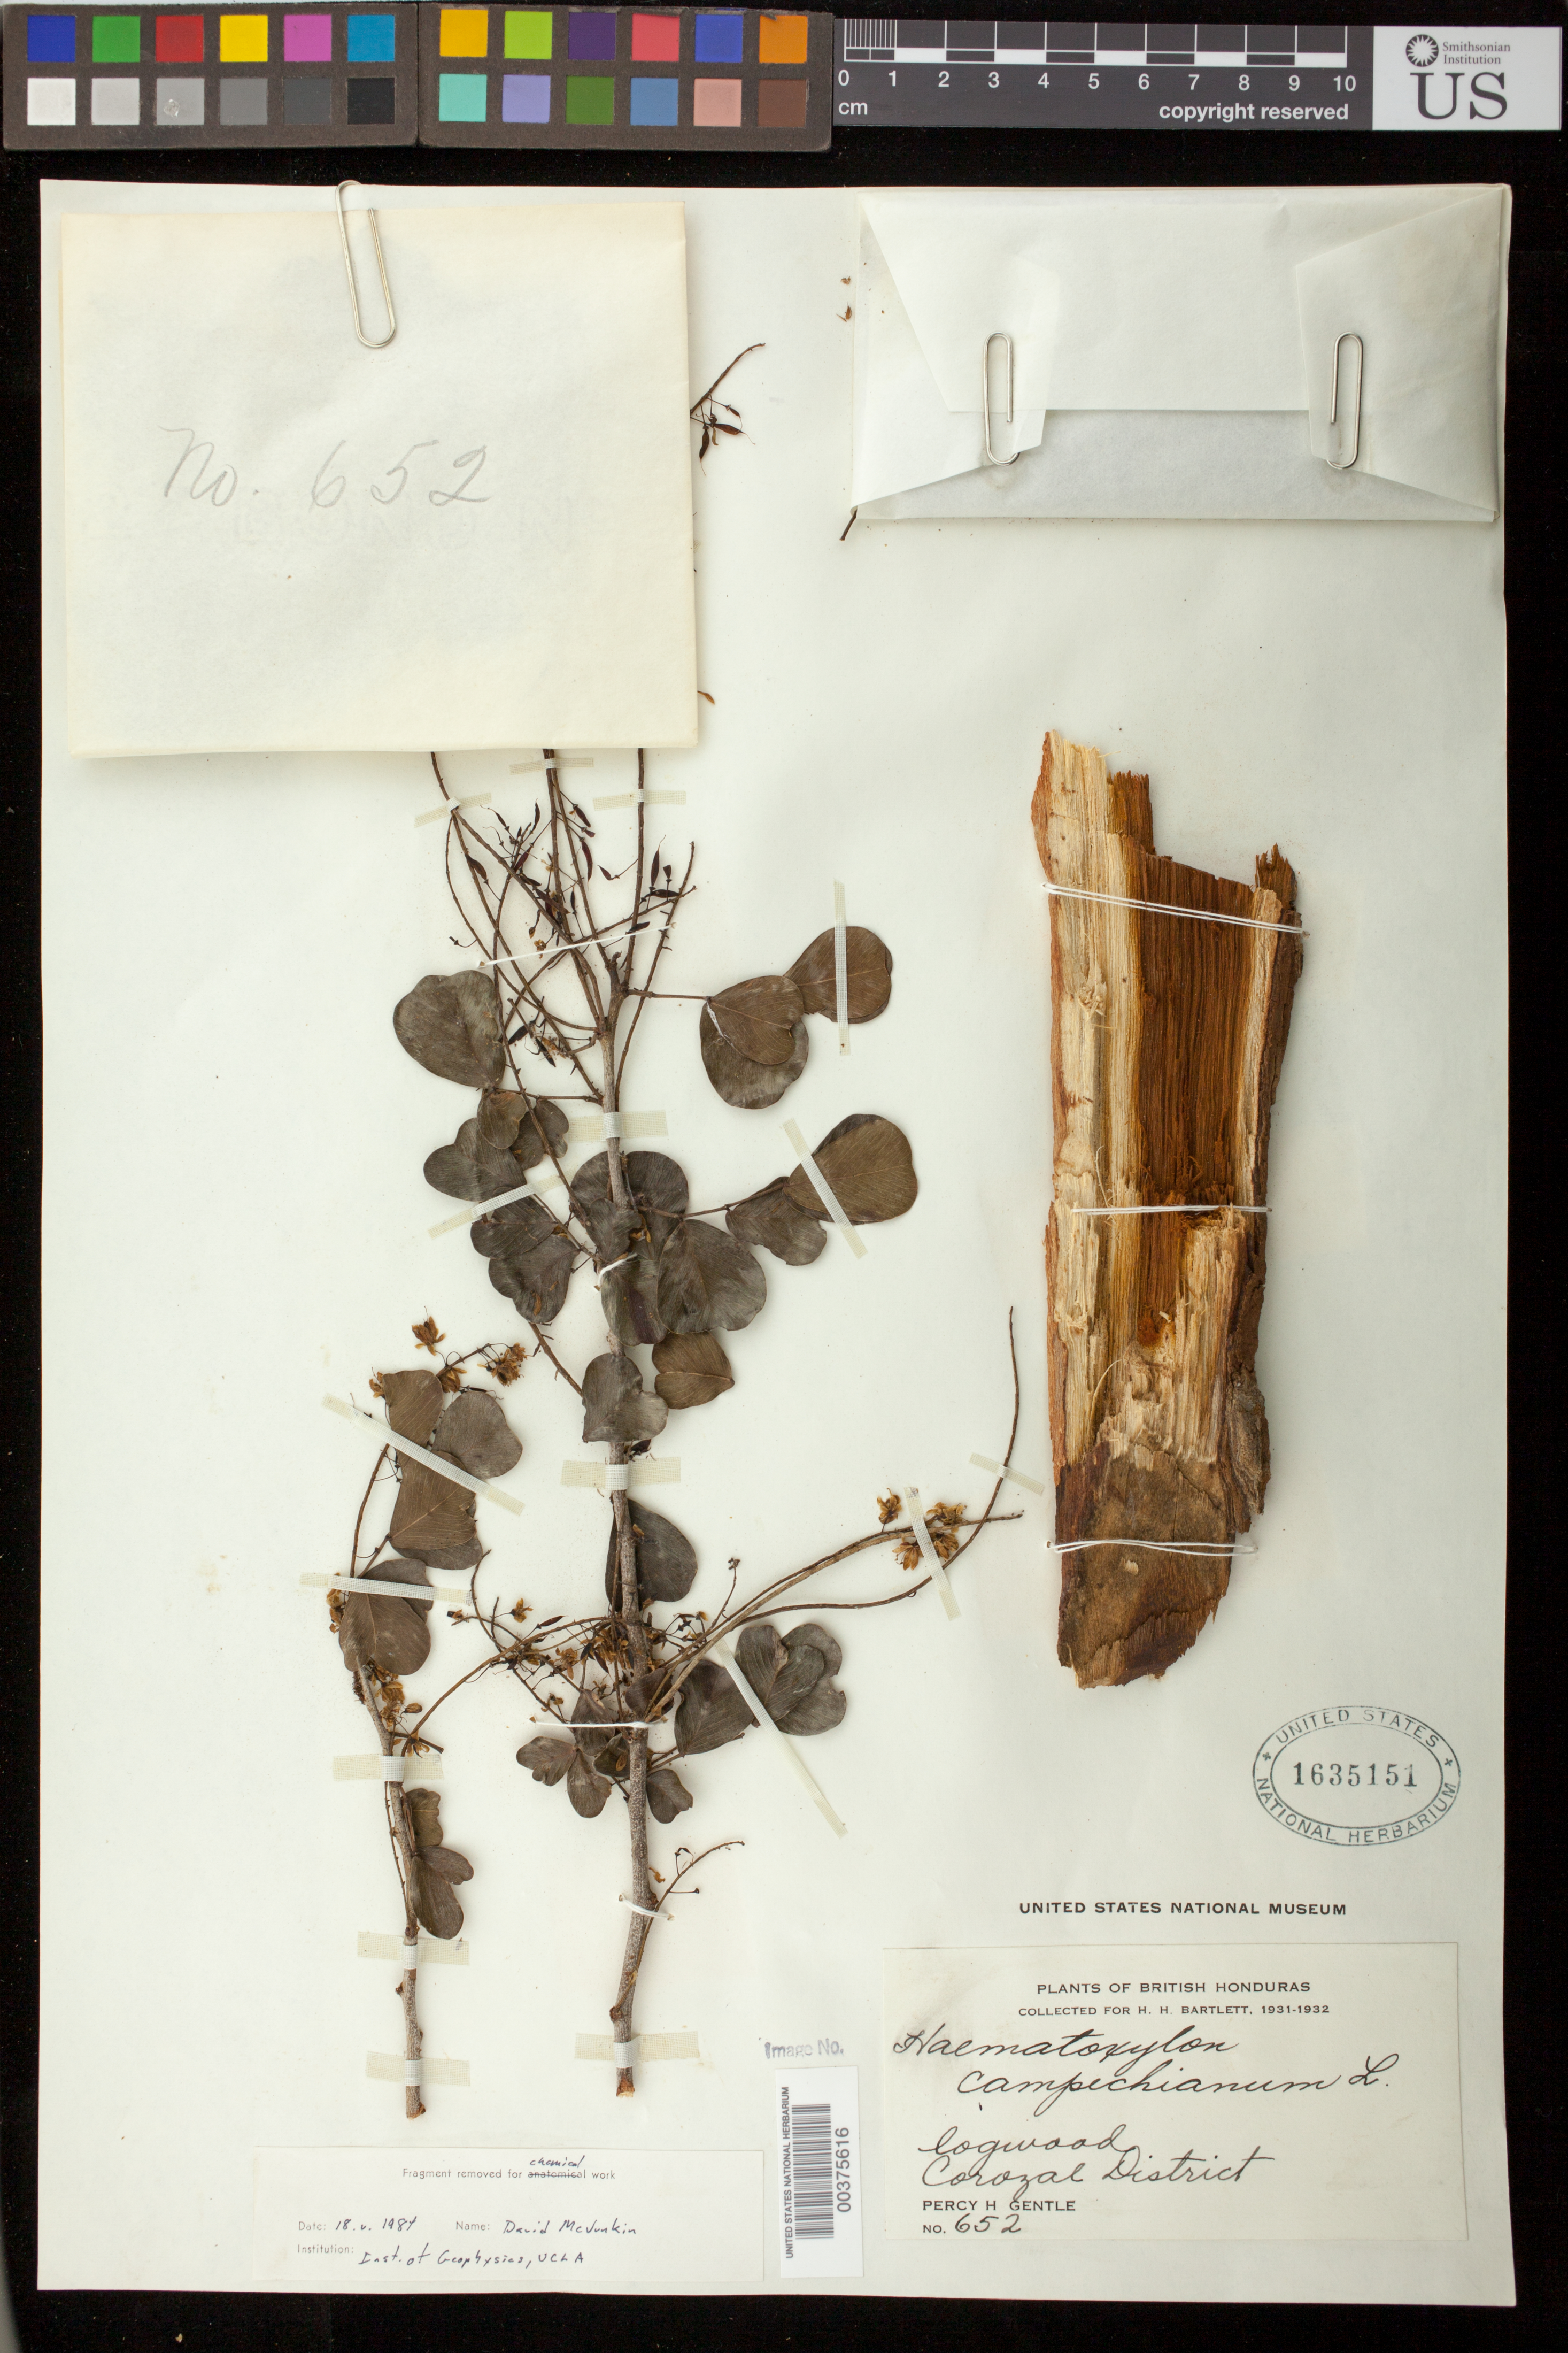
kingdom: Plantae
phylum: Tracheophyta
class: Magnoliopsida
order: Fabales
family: Fabaceae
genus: Haematoxylum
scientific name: Haematoxylum campechianum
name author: L.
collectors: P. H. Gentle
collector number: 652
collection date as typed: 1931 to -- -- 1932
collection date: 1931/1932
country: Belize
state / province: Corozal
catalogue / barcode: US 1635151